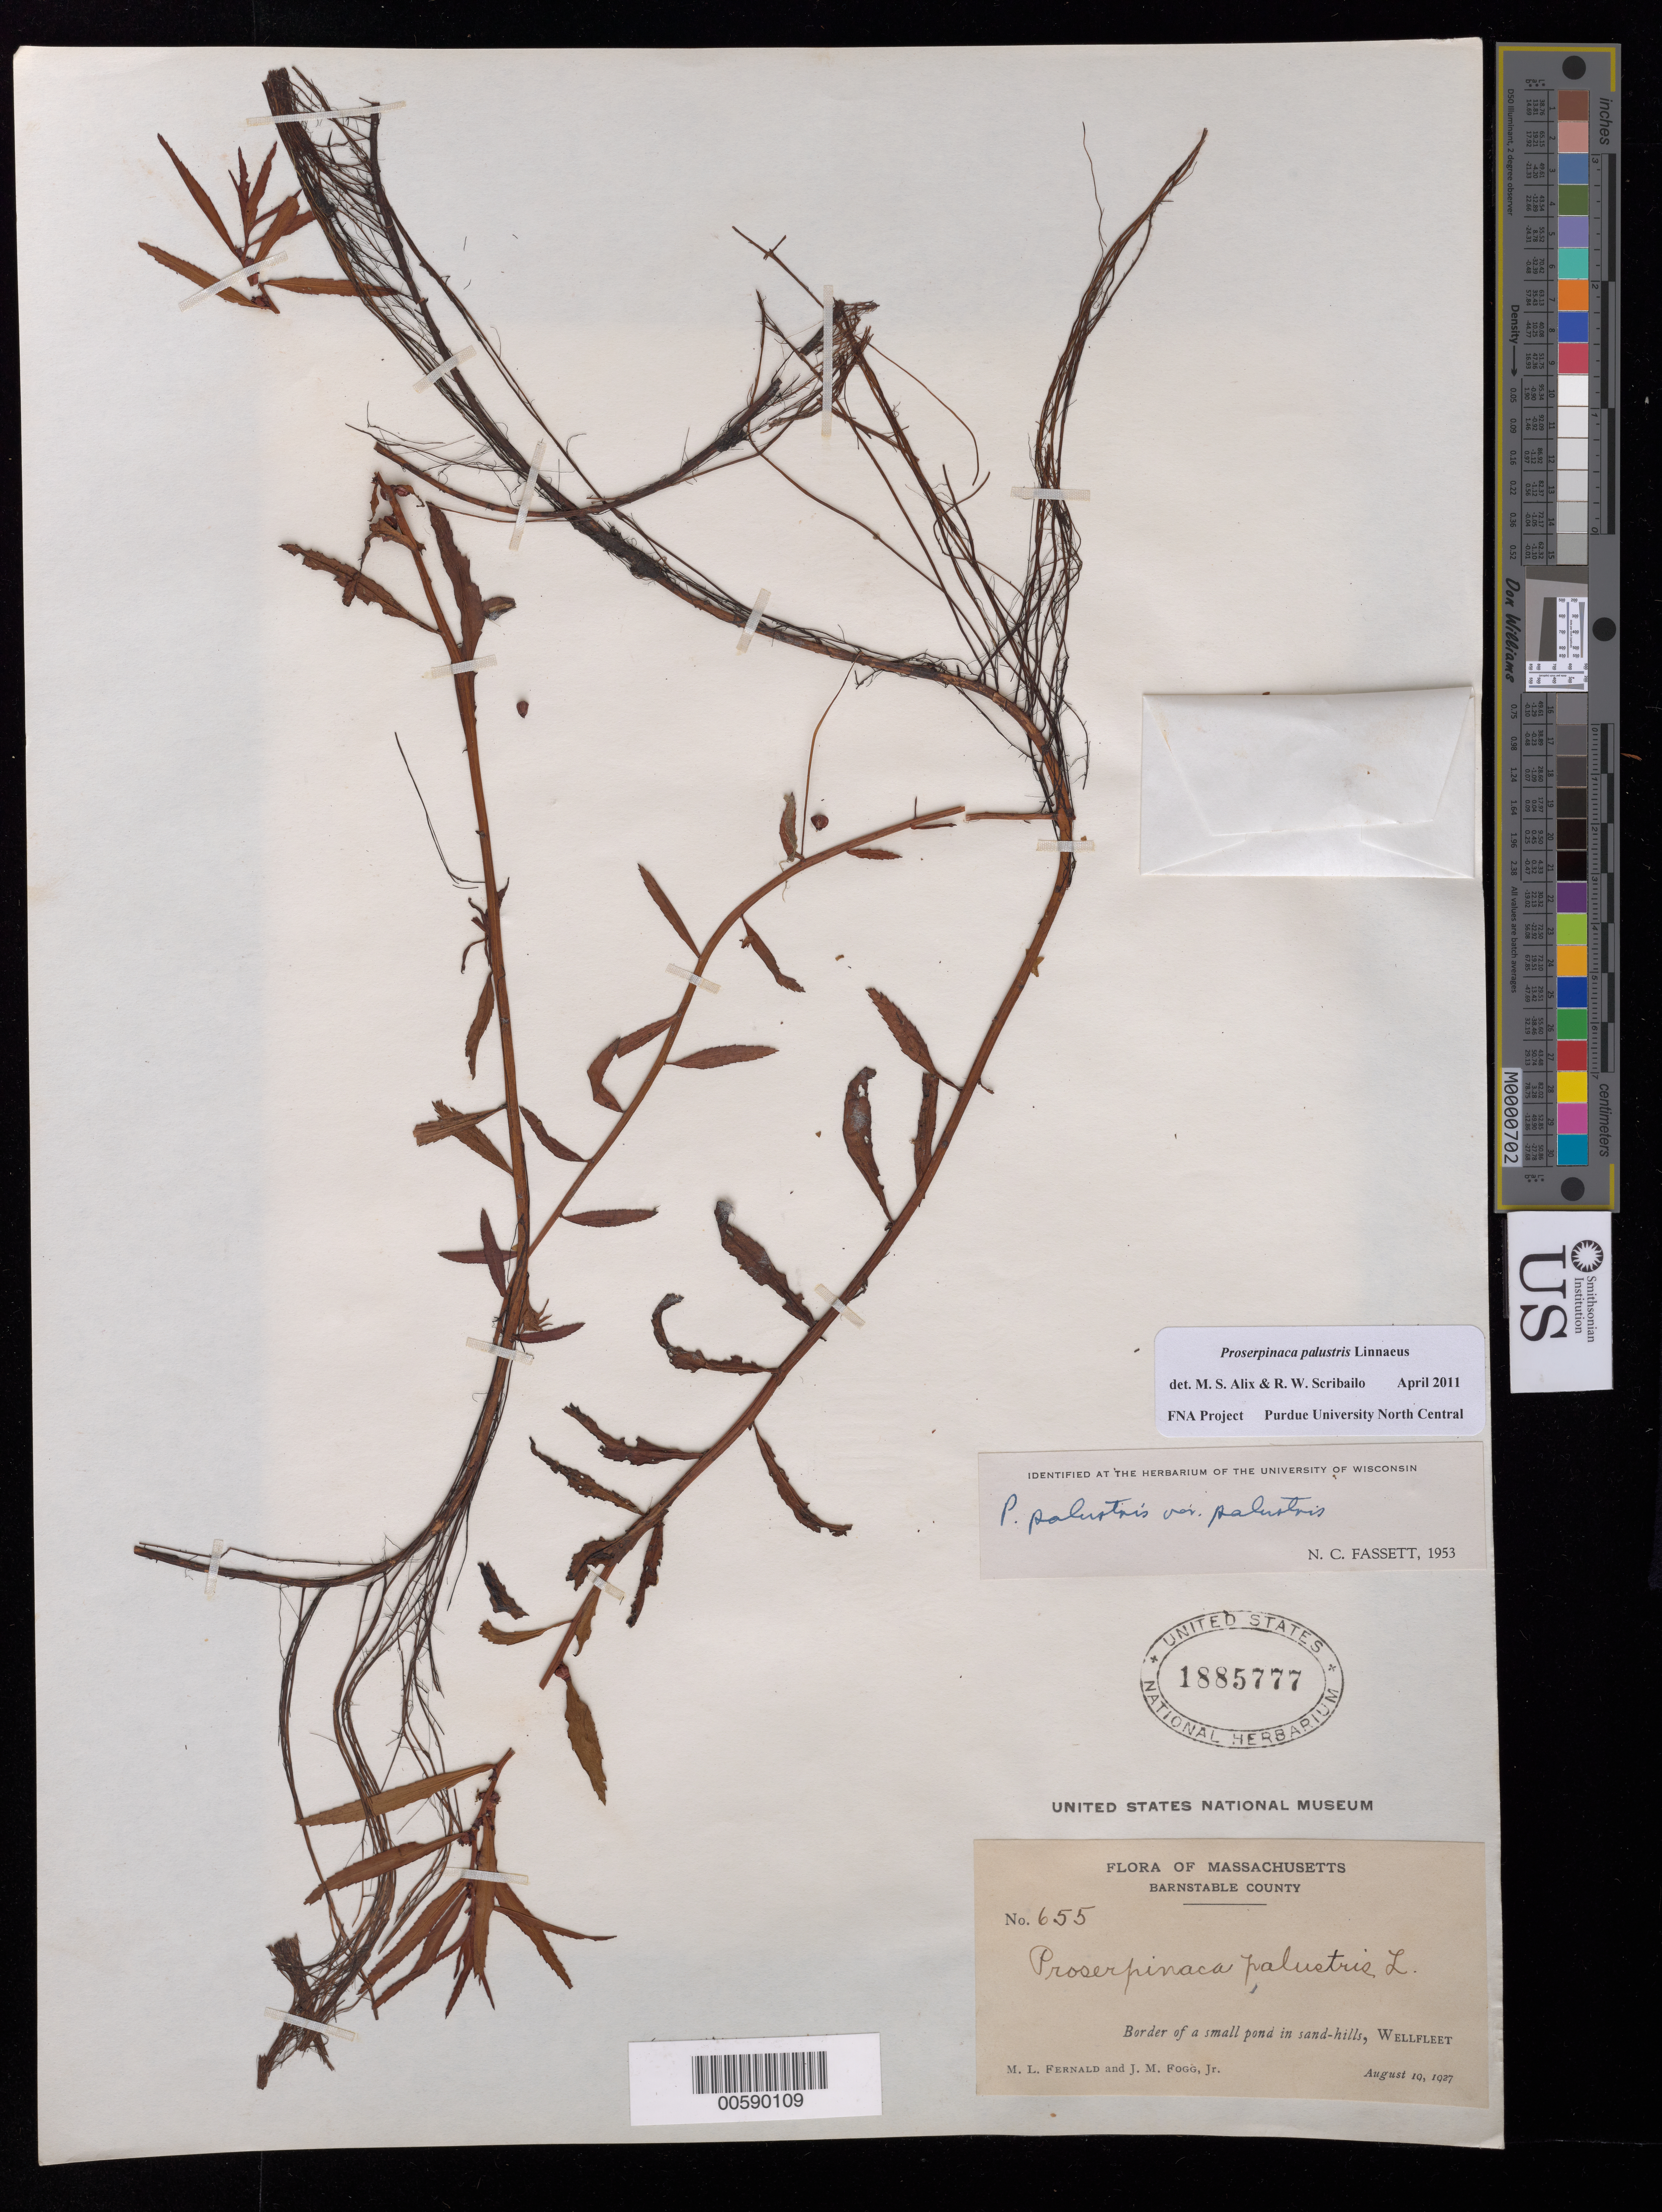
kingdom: Plantae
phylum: Tracheophyta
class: Magnoliopsida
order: Saxifragales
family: Haloragaceae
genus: Proserpinaca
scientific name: Proserpinaca palustris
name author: L.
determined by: Scribailo, R. W.; Alix, M. S.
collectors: M. L. Fernald & J. Fogg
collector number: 655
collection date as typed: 19 Aug 1927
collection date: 1927-08-19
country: United States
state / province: Massachusetts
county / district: Barnstable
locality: Wellfleet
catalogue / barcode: US 1885777